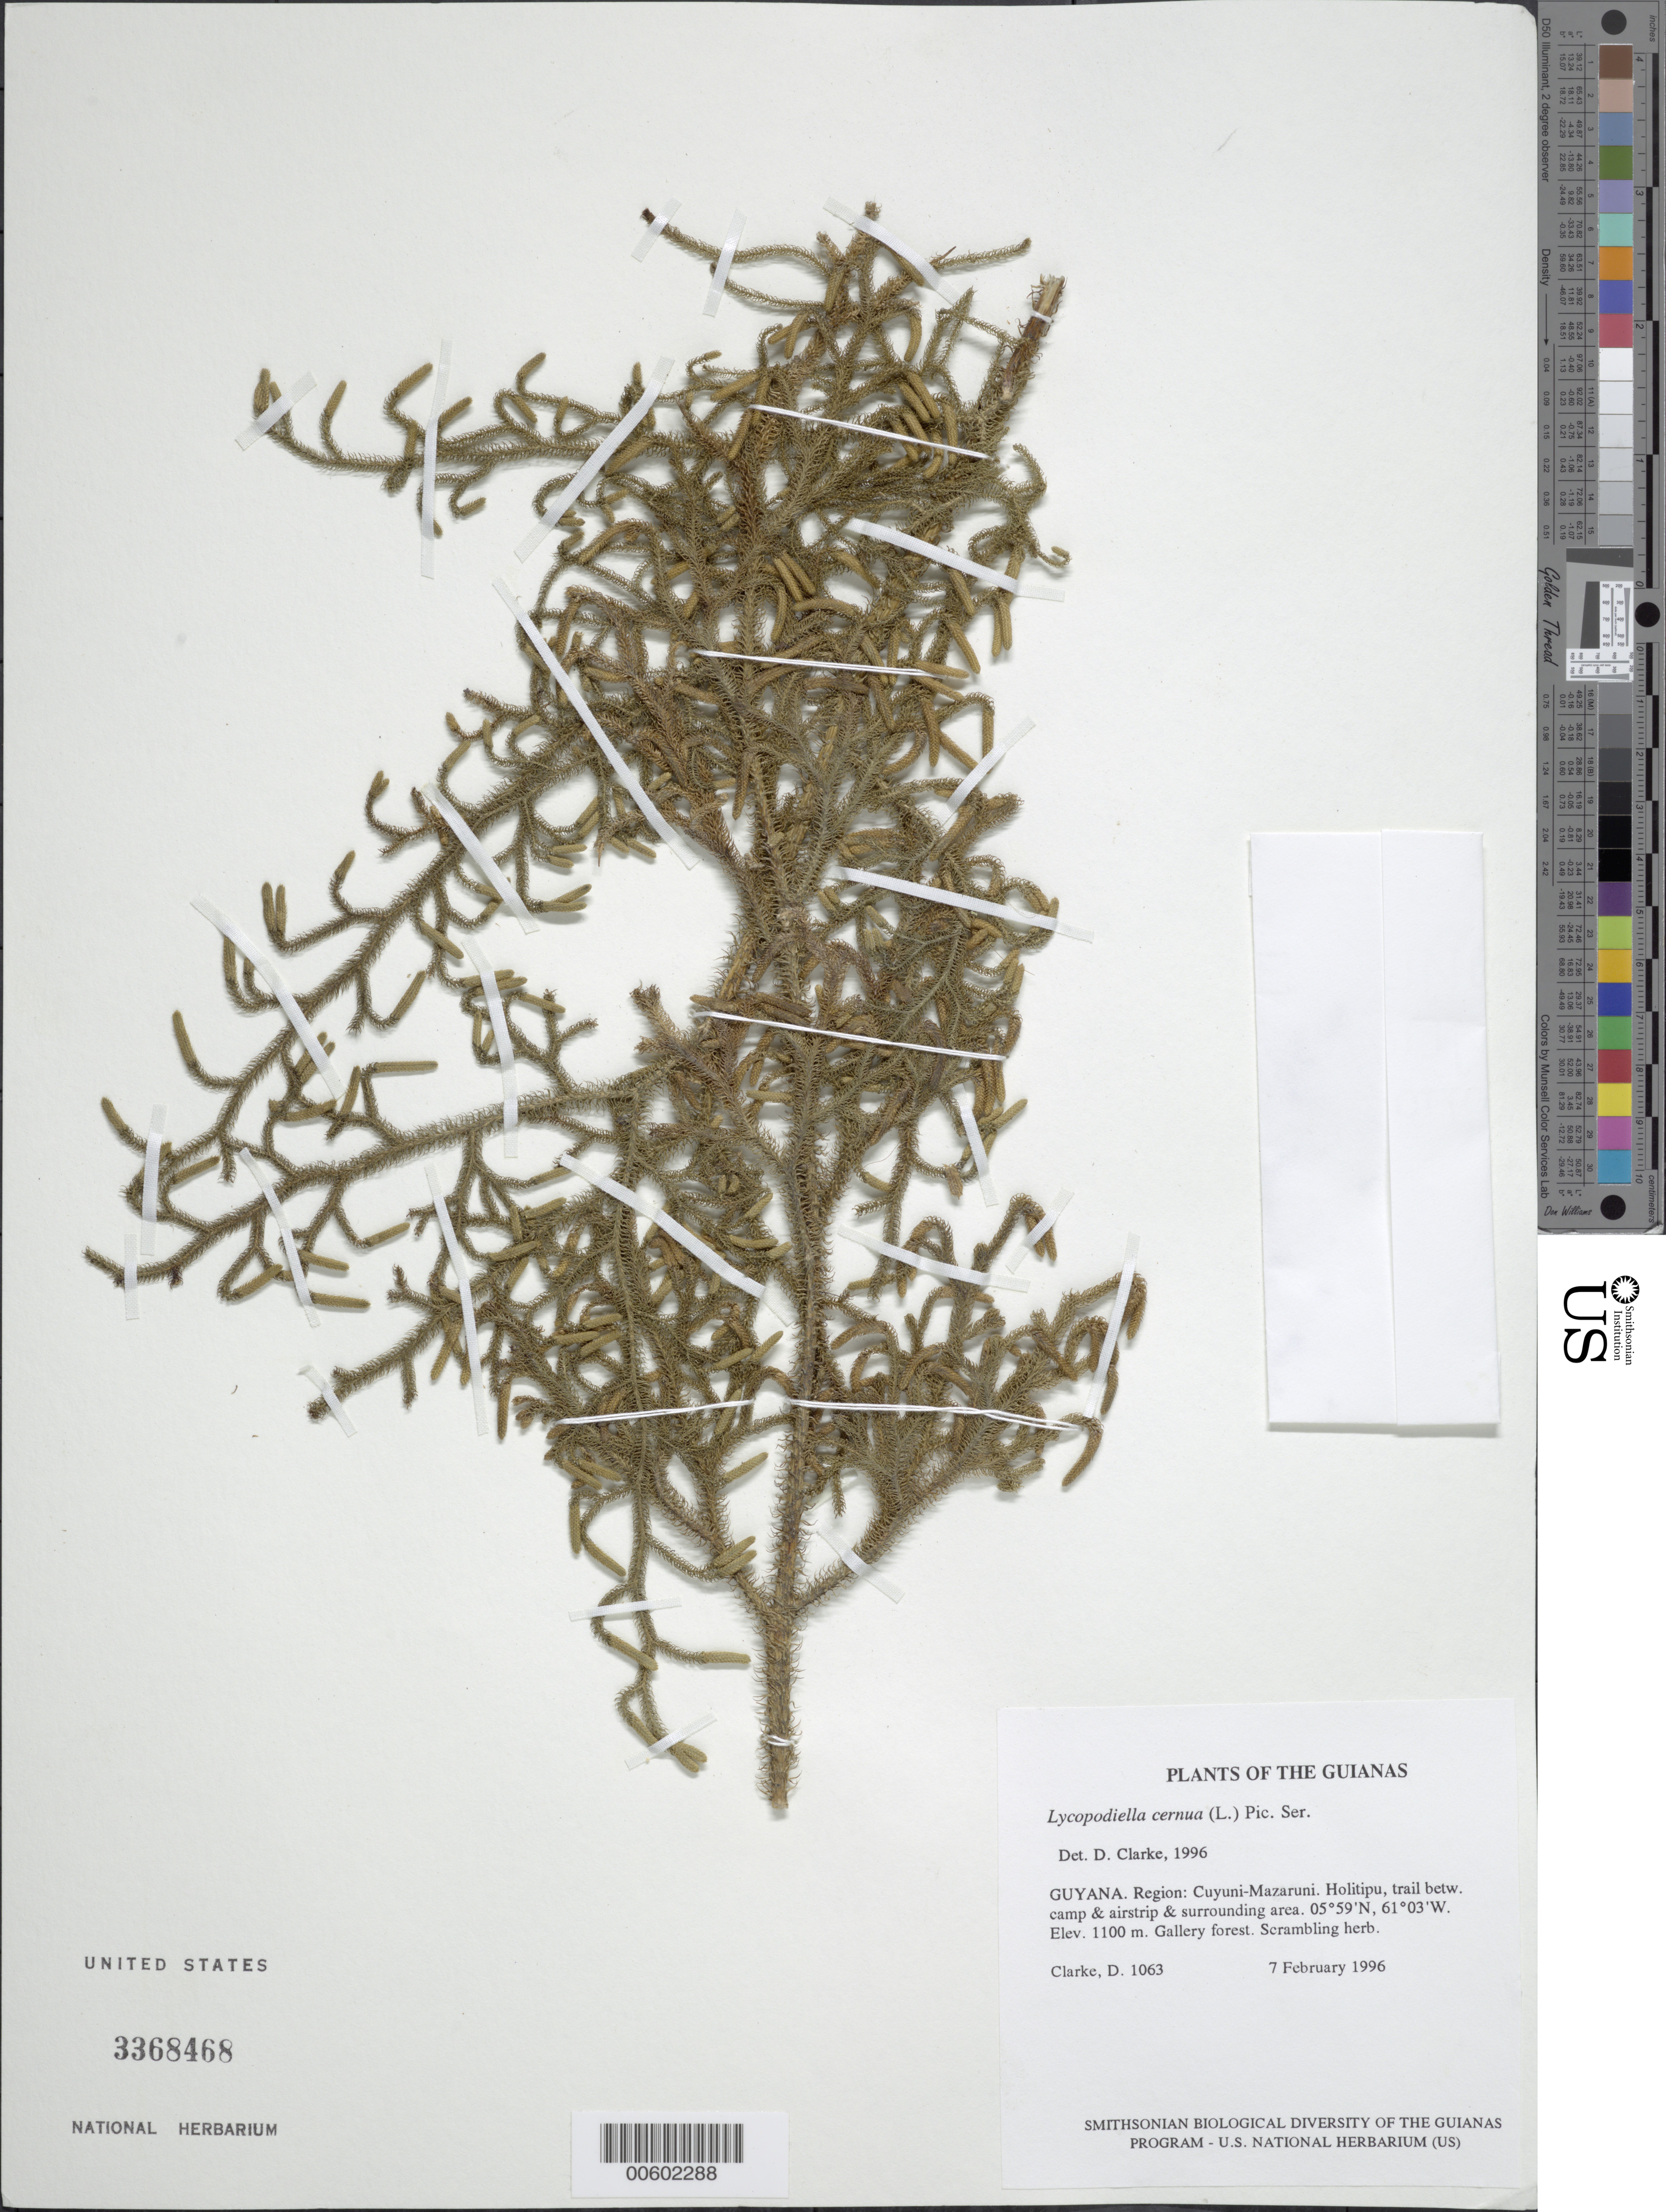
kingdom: Plantae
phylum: Tracheophyta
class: Lycopodiopsida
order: Lycopodiales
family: Lycopodiaceae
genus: Palhinhaea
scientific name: Palhinhaea cernua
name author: (L.) Vasc. & Franco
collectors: H. D. Clarke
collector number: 1063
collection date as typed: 7 February 1996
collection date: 1996-02-07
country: Guyana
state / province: Cuyuni-Mazaruni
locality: Holitipu, trail between camp & airstrip & surrounding area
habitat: Gallery forest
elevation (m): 1100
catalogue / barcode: US 3368468